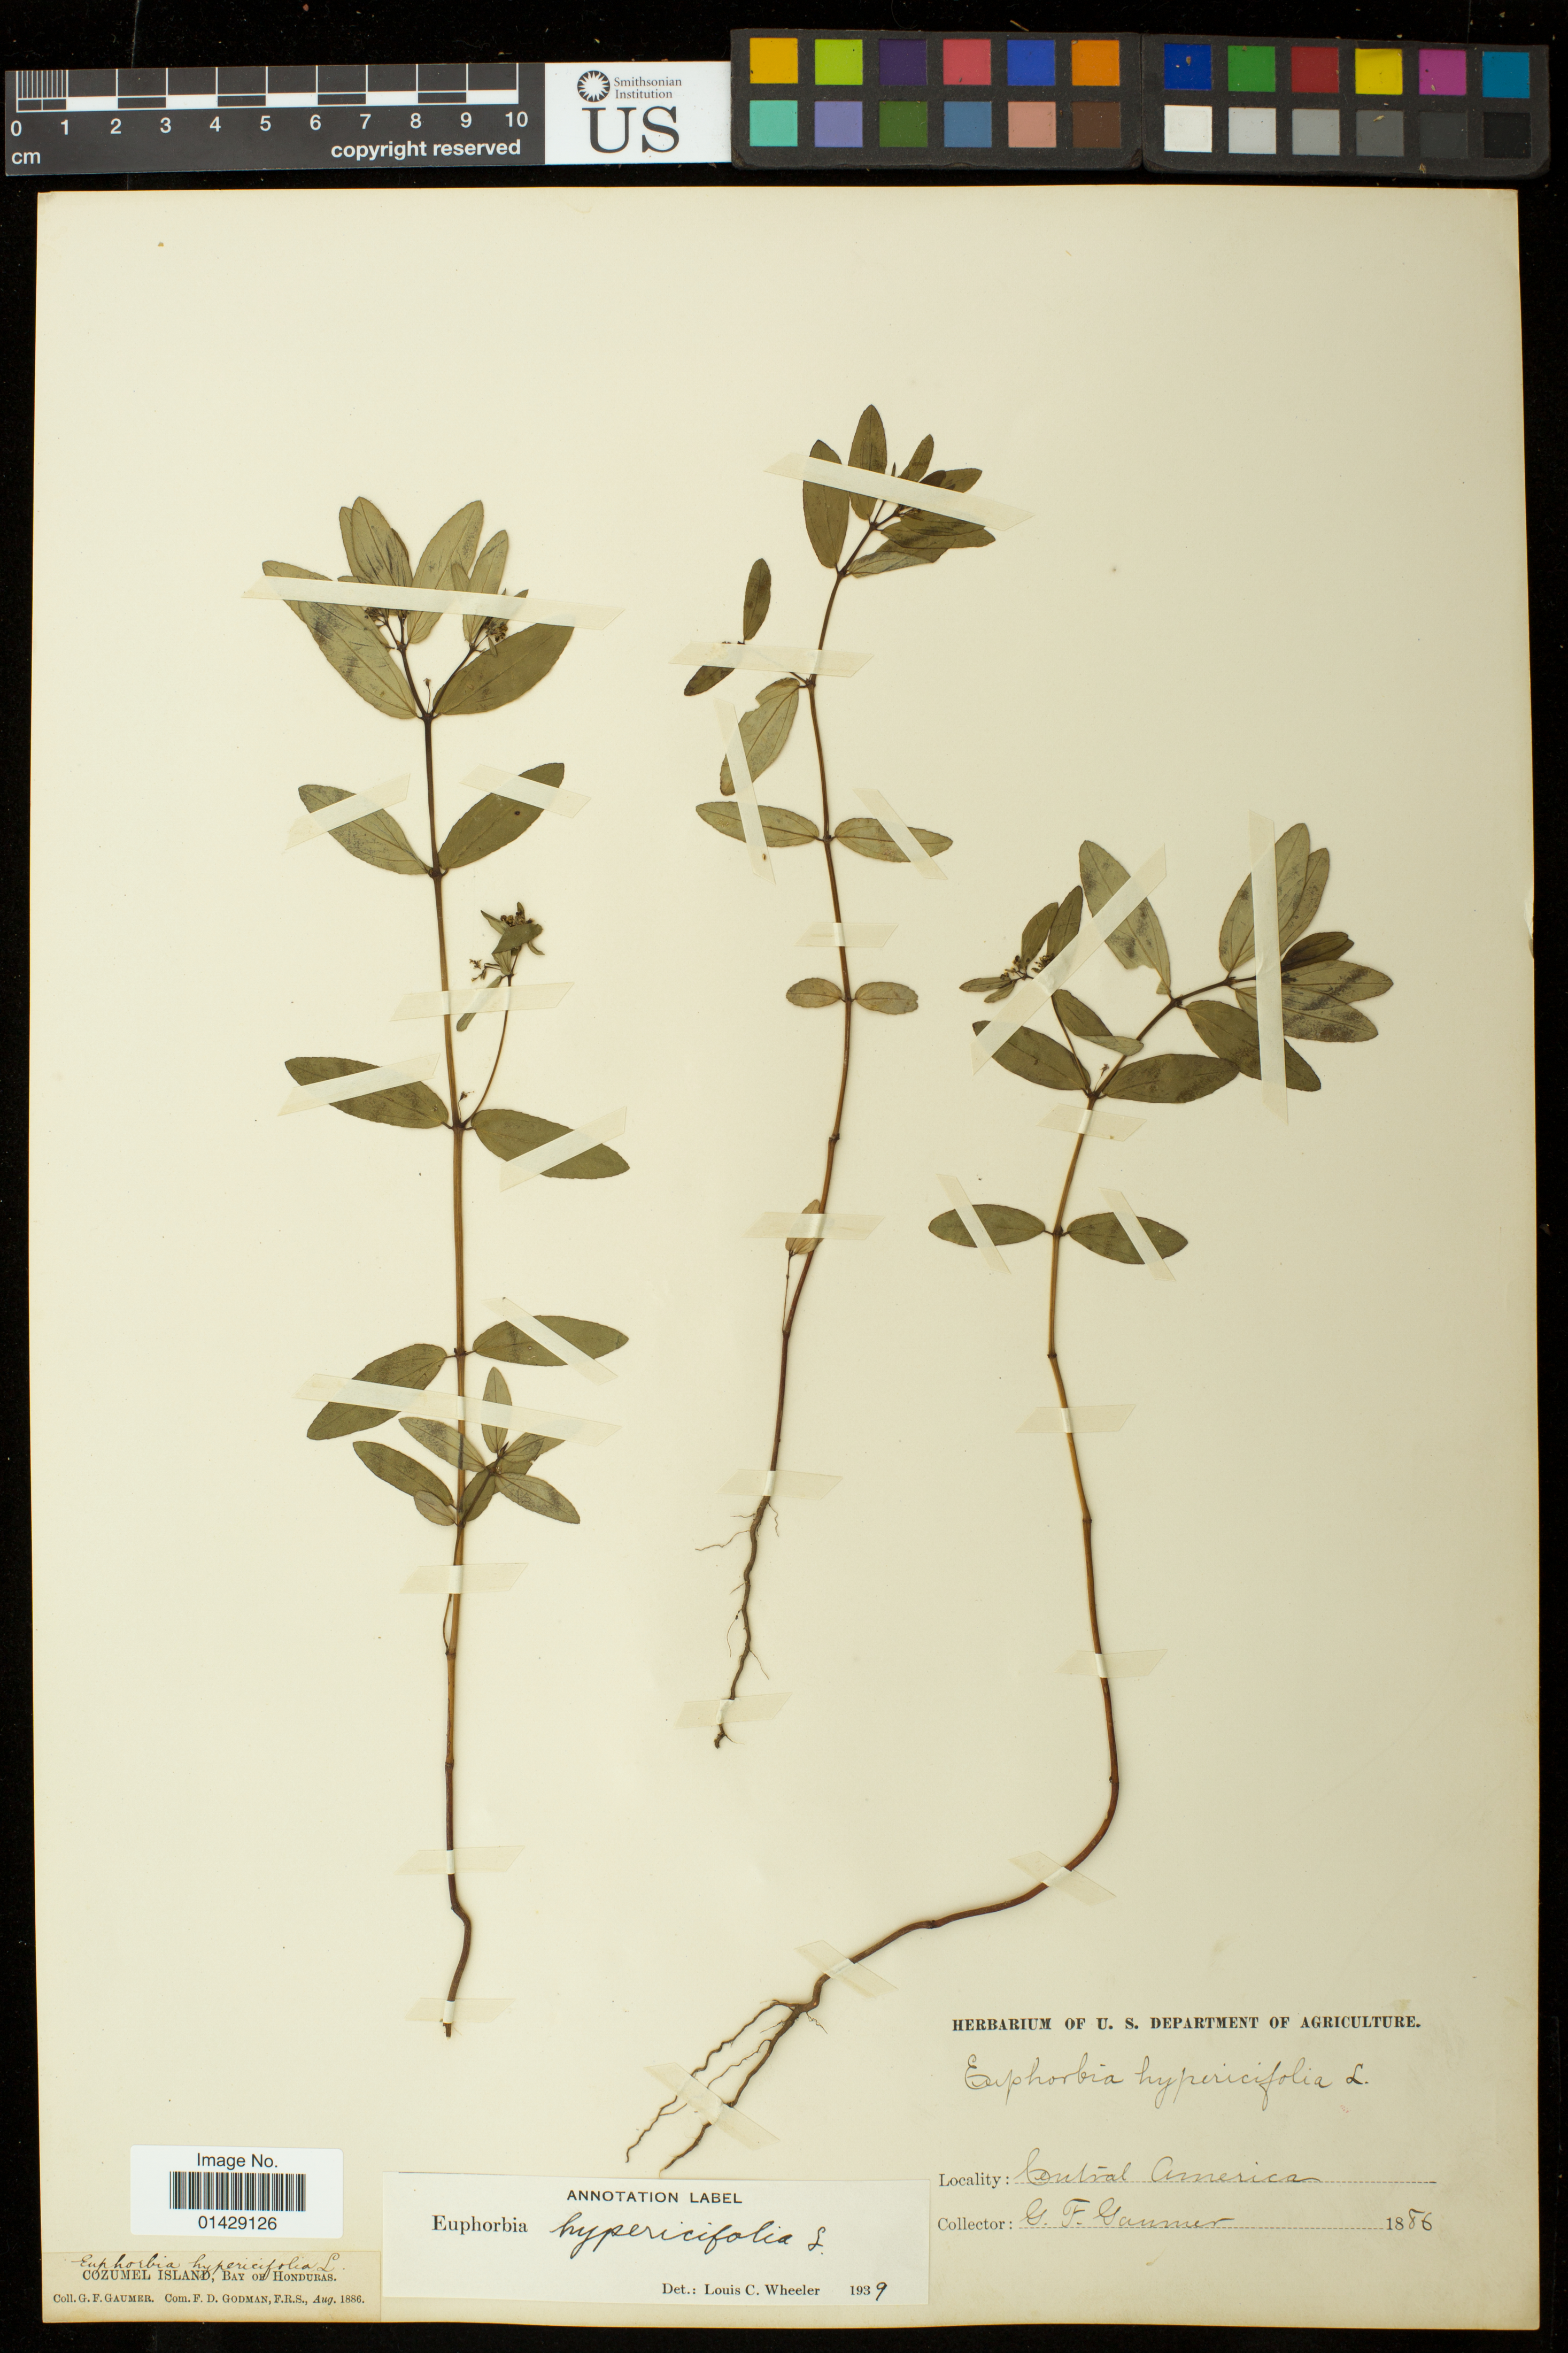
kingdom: Plantae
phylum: Tracheophyta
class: Magnoliopsida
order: Malpighiales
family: Euphorbiaceae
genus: Euphorbia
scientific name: Euphorbia hypericifolia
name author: L.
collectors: G. F. Gaumer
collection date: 1886-08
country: Mexico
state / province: Quintana Roo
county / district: Cozumel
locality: Cozumel Island, Bay of Honduras; Central America